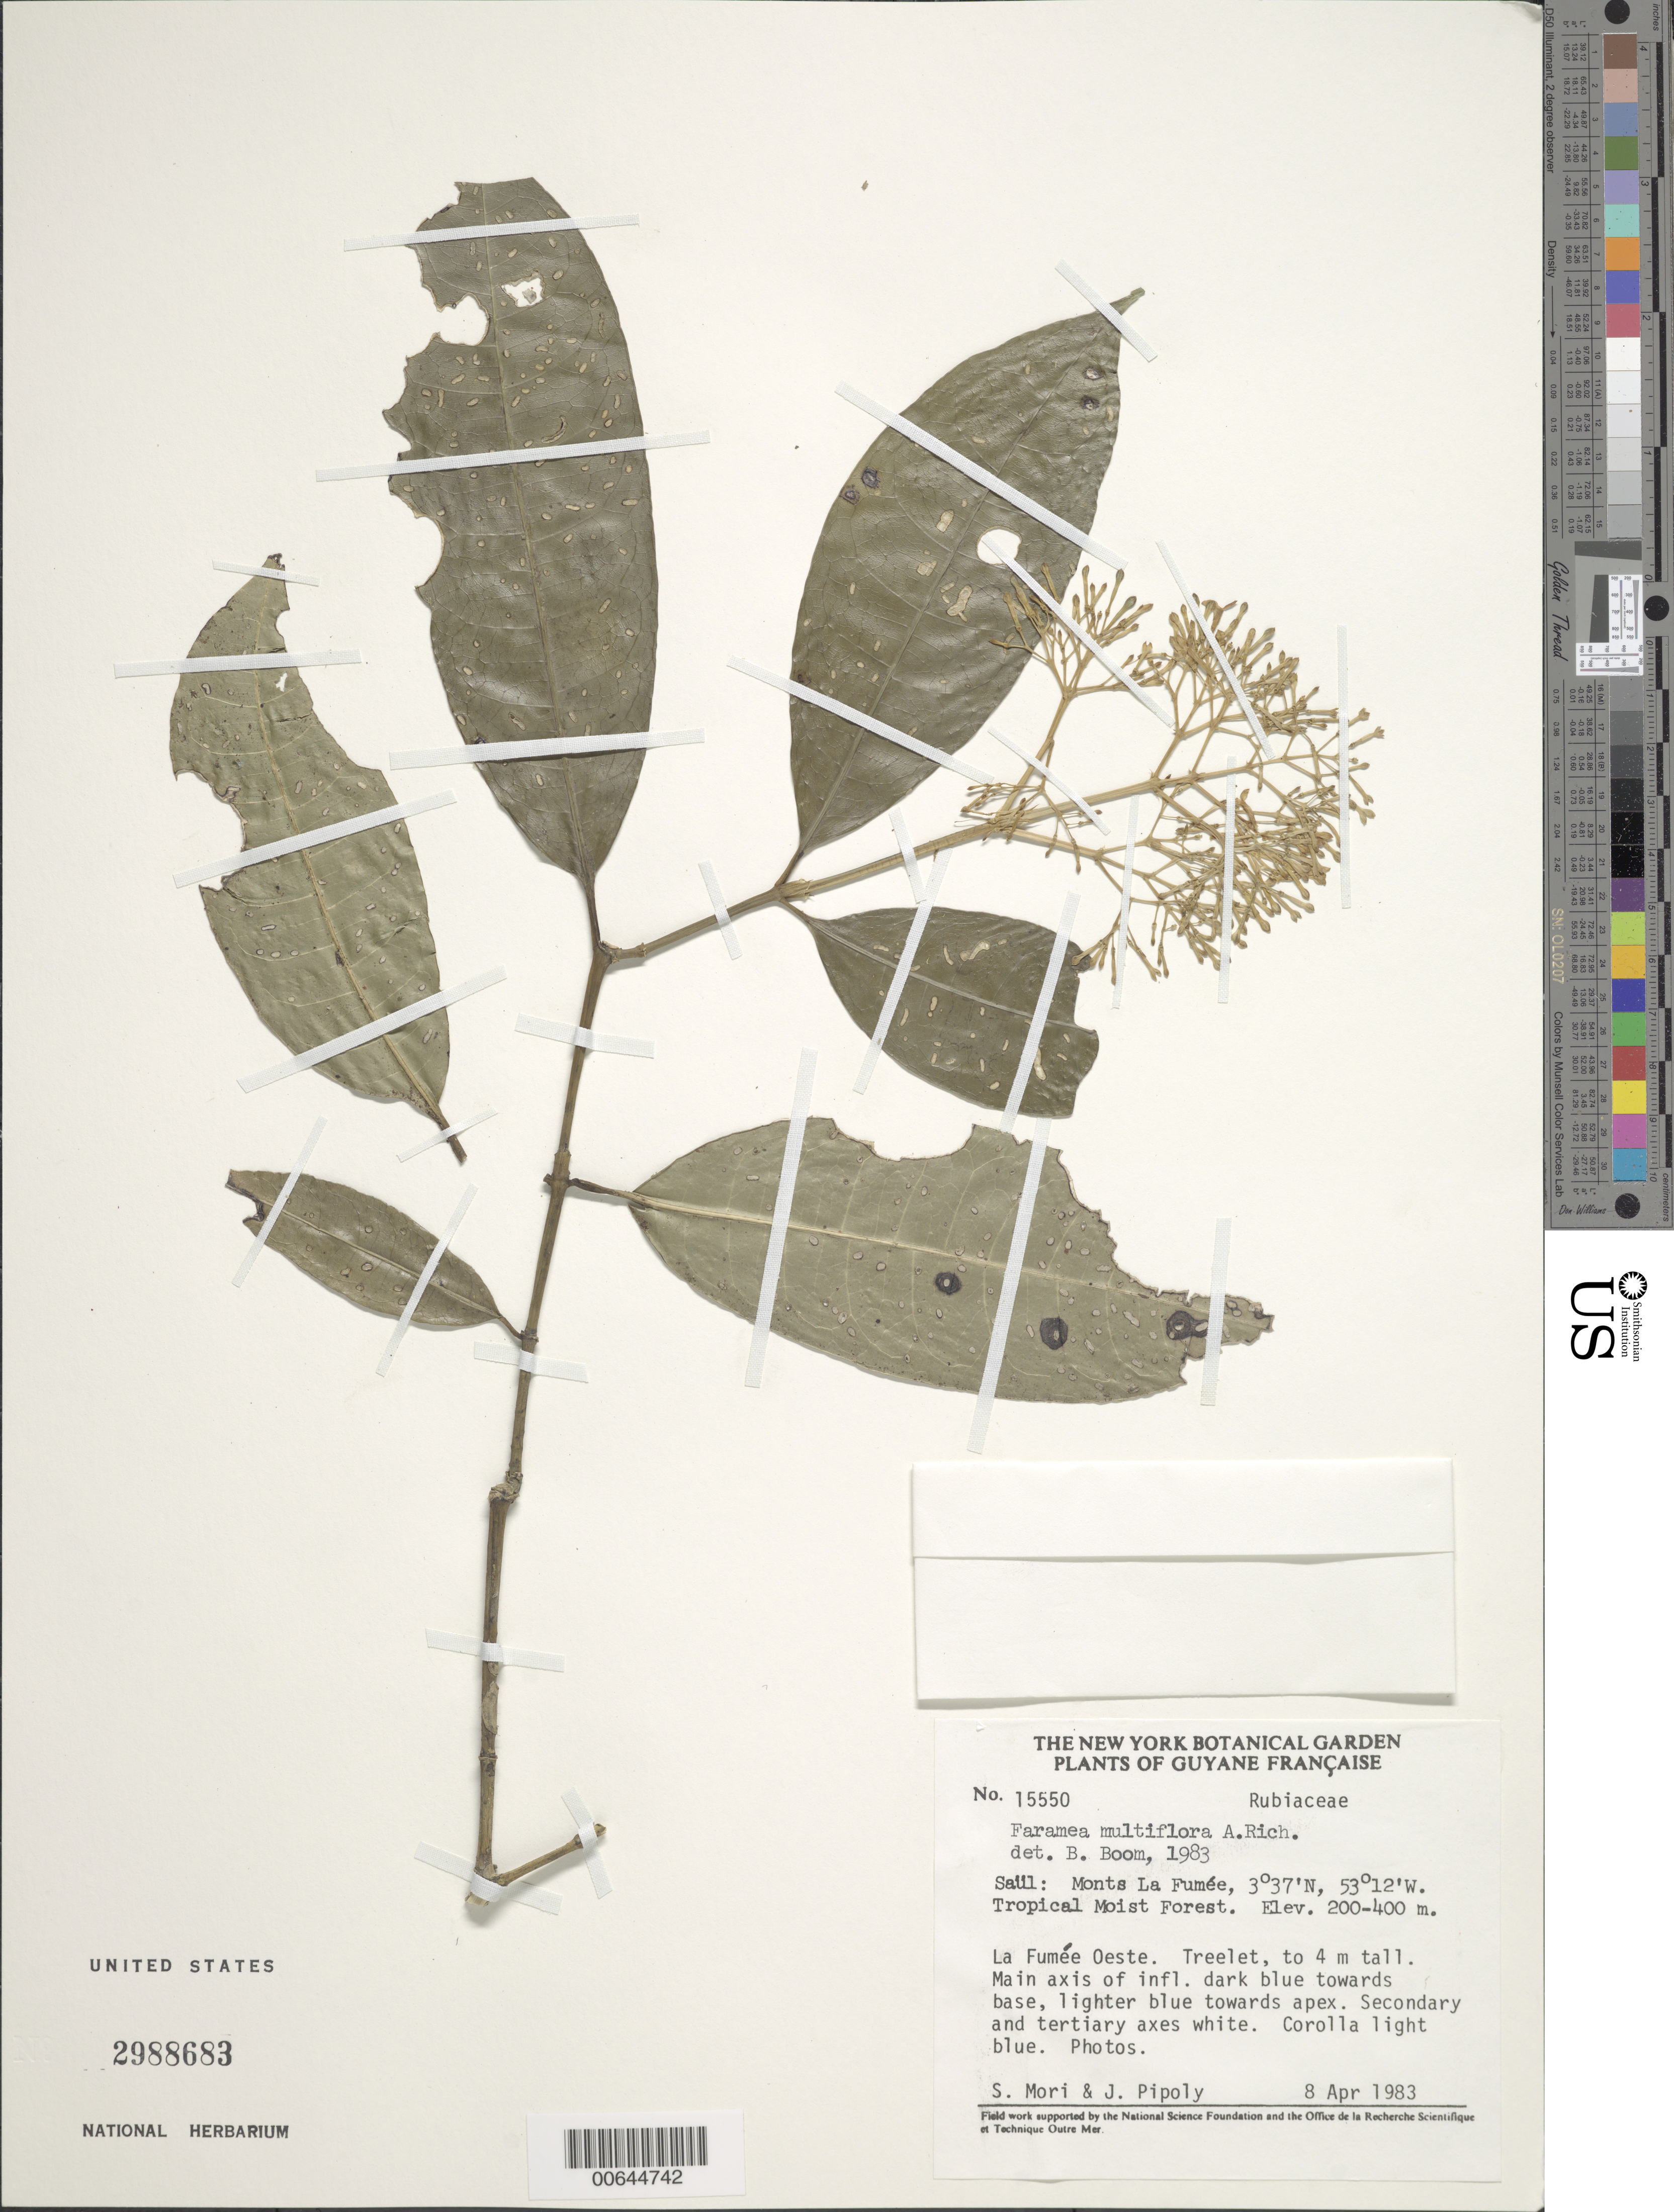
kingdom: Plantae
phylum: Tracheophyta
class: Magnoliopsida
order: Gentianales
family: Rubiaceae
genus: Faramea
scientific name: Faramea multiflora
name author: A. Rich. ex DC.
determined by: Boom, B. M.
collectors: S. Mori & J. J. Pipoly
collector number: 15550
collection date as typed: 8-Apr-83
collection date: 1983-04-08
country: French Guiana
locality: Saül, Monts La Fumée, La Fumée Oeste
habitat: Tropical moist forest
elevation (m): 200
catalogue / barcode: US 2988683